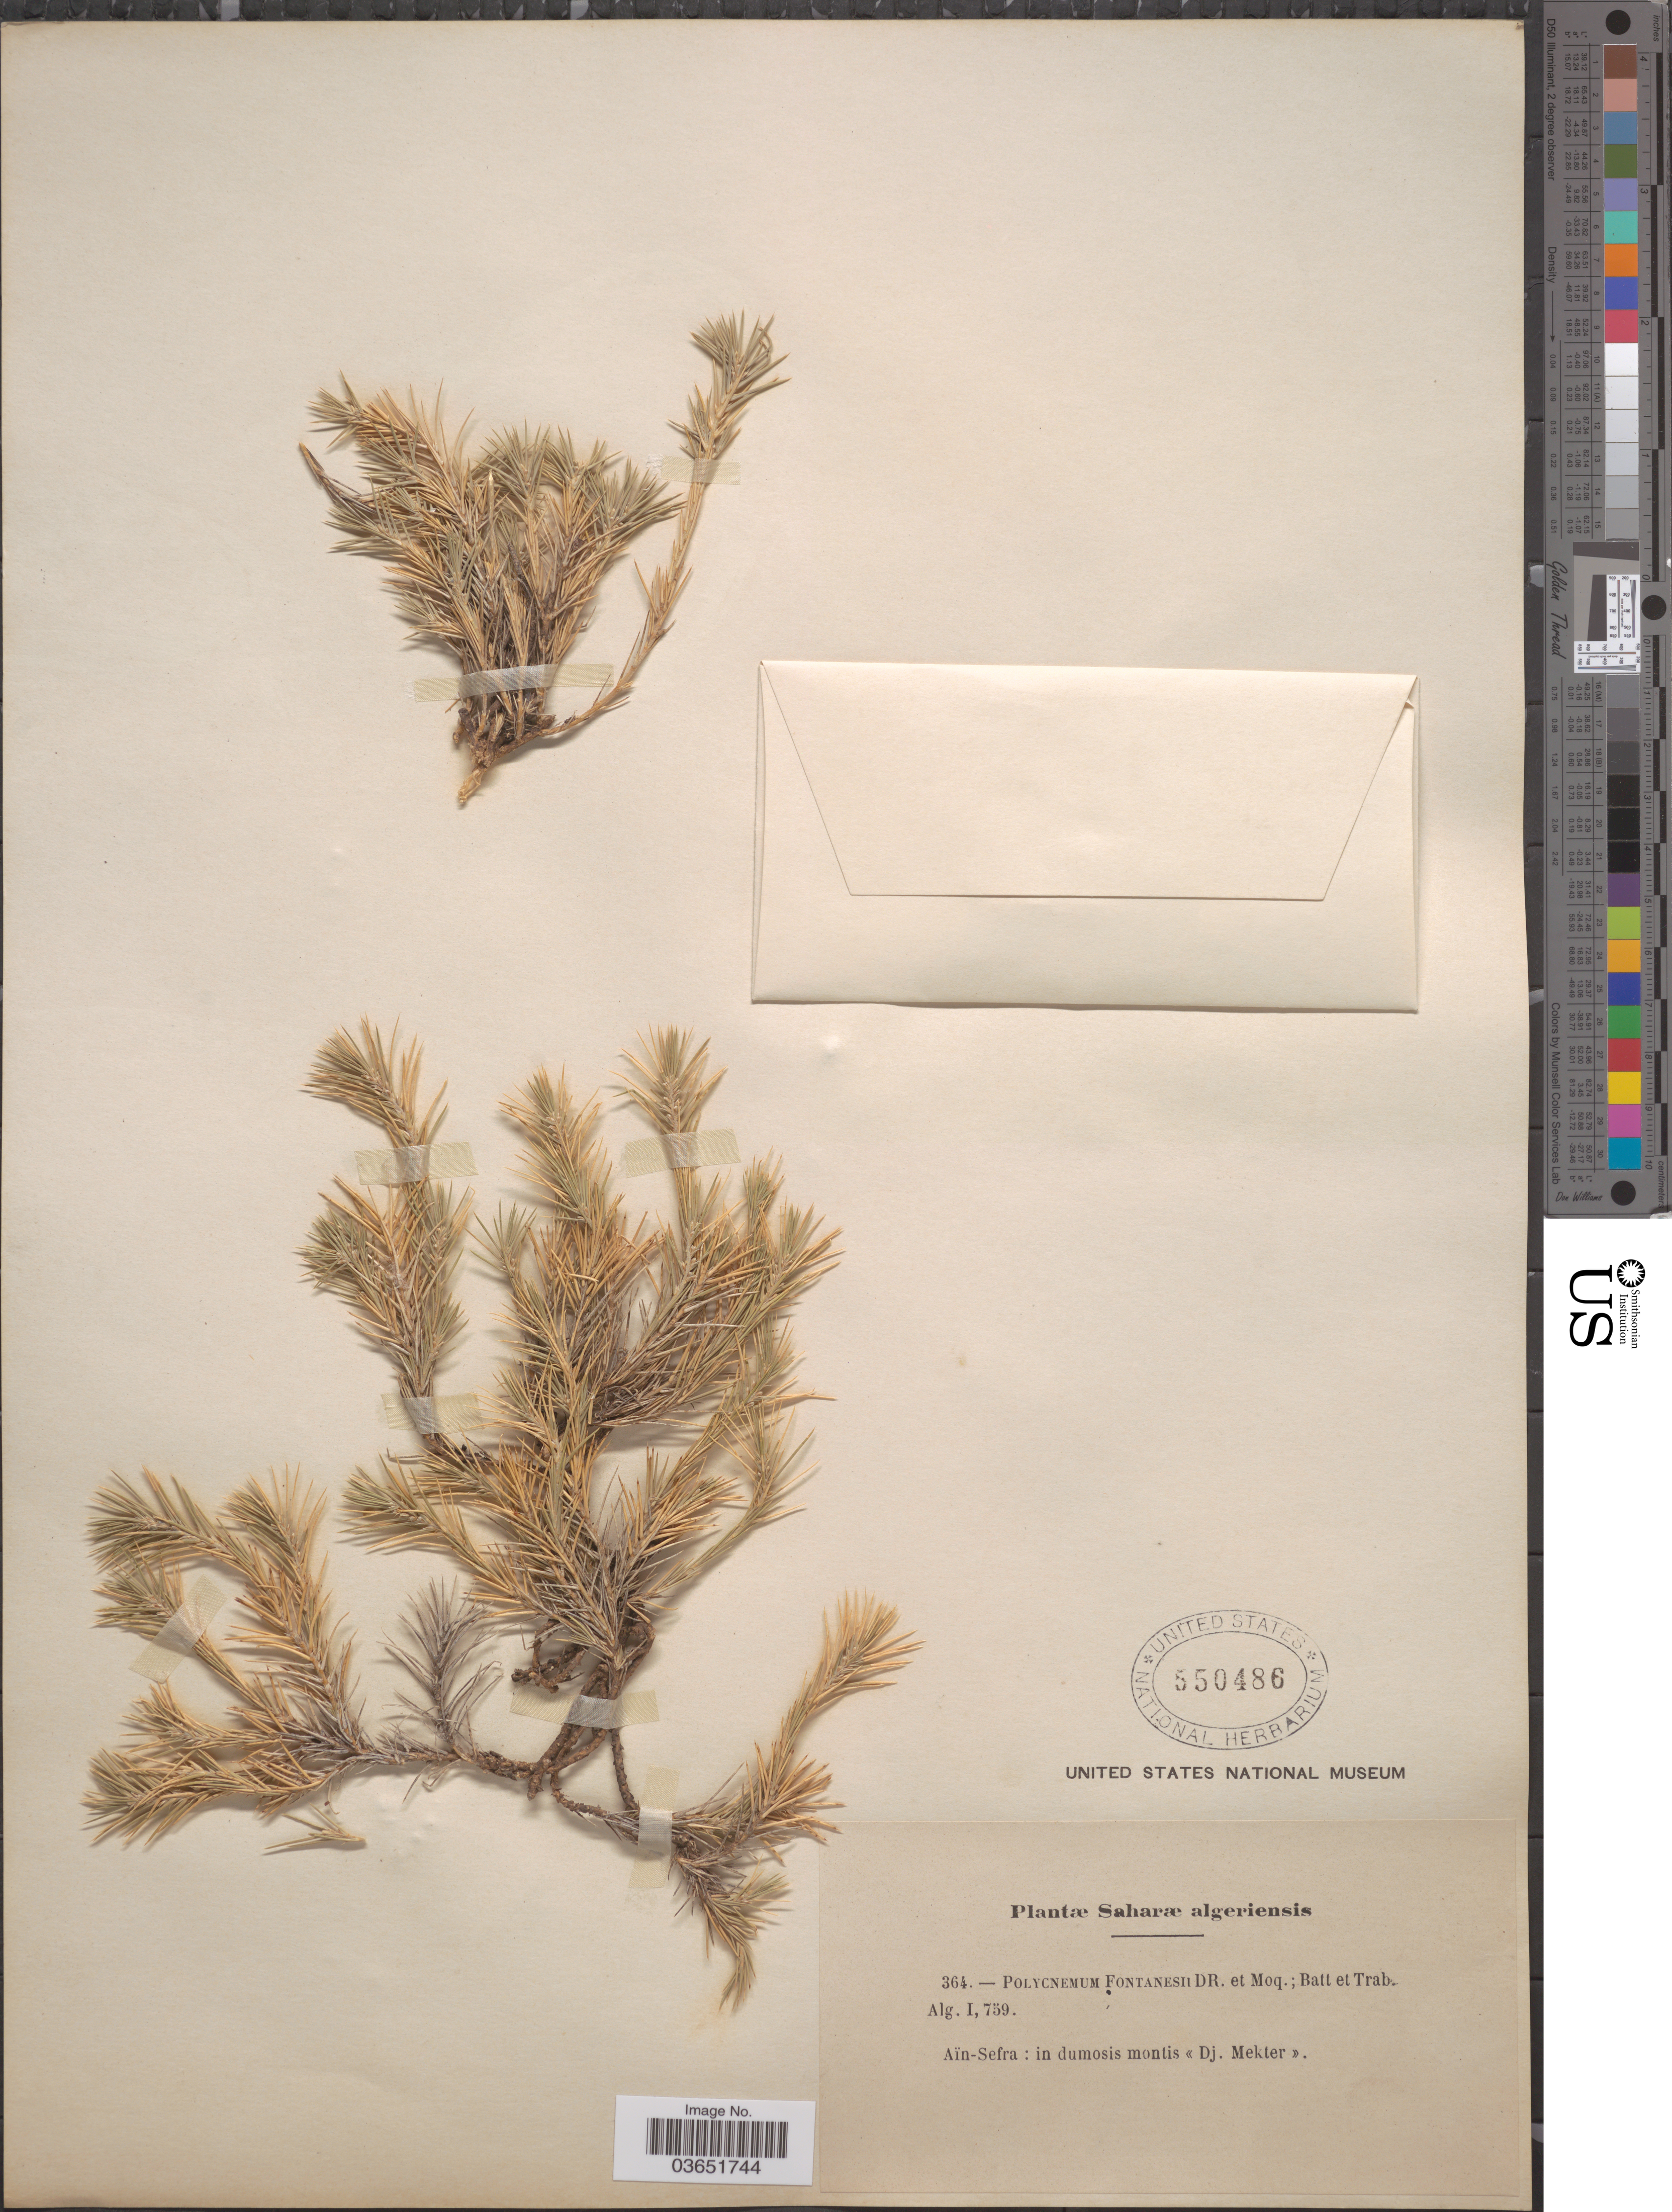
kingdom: Plantae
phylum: Tracheophyta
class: Magnoliopsida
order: Caryophyllales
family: Amaranthaceae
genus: Polycnemum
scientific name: Polycnemum fontanesii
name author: Durieu & Moq.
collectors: D. Mekter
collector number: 364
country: Algeria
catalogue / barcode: US 550486